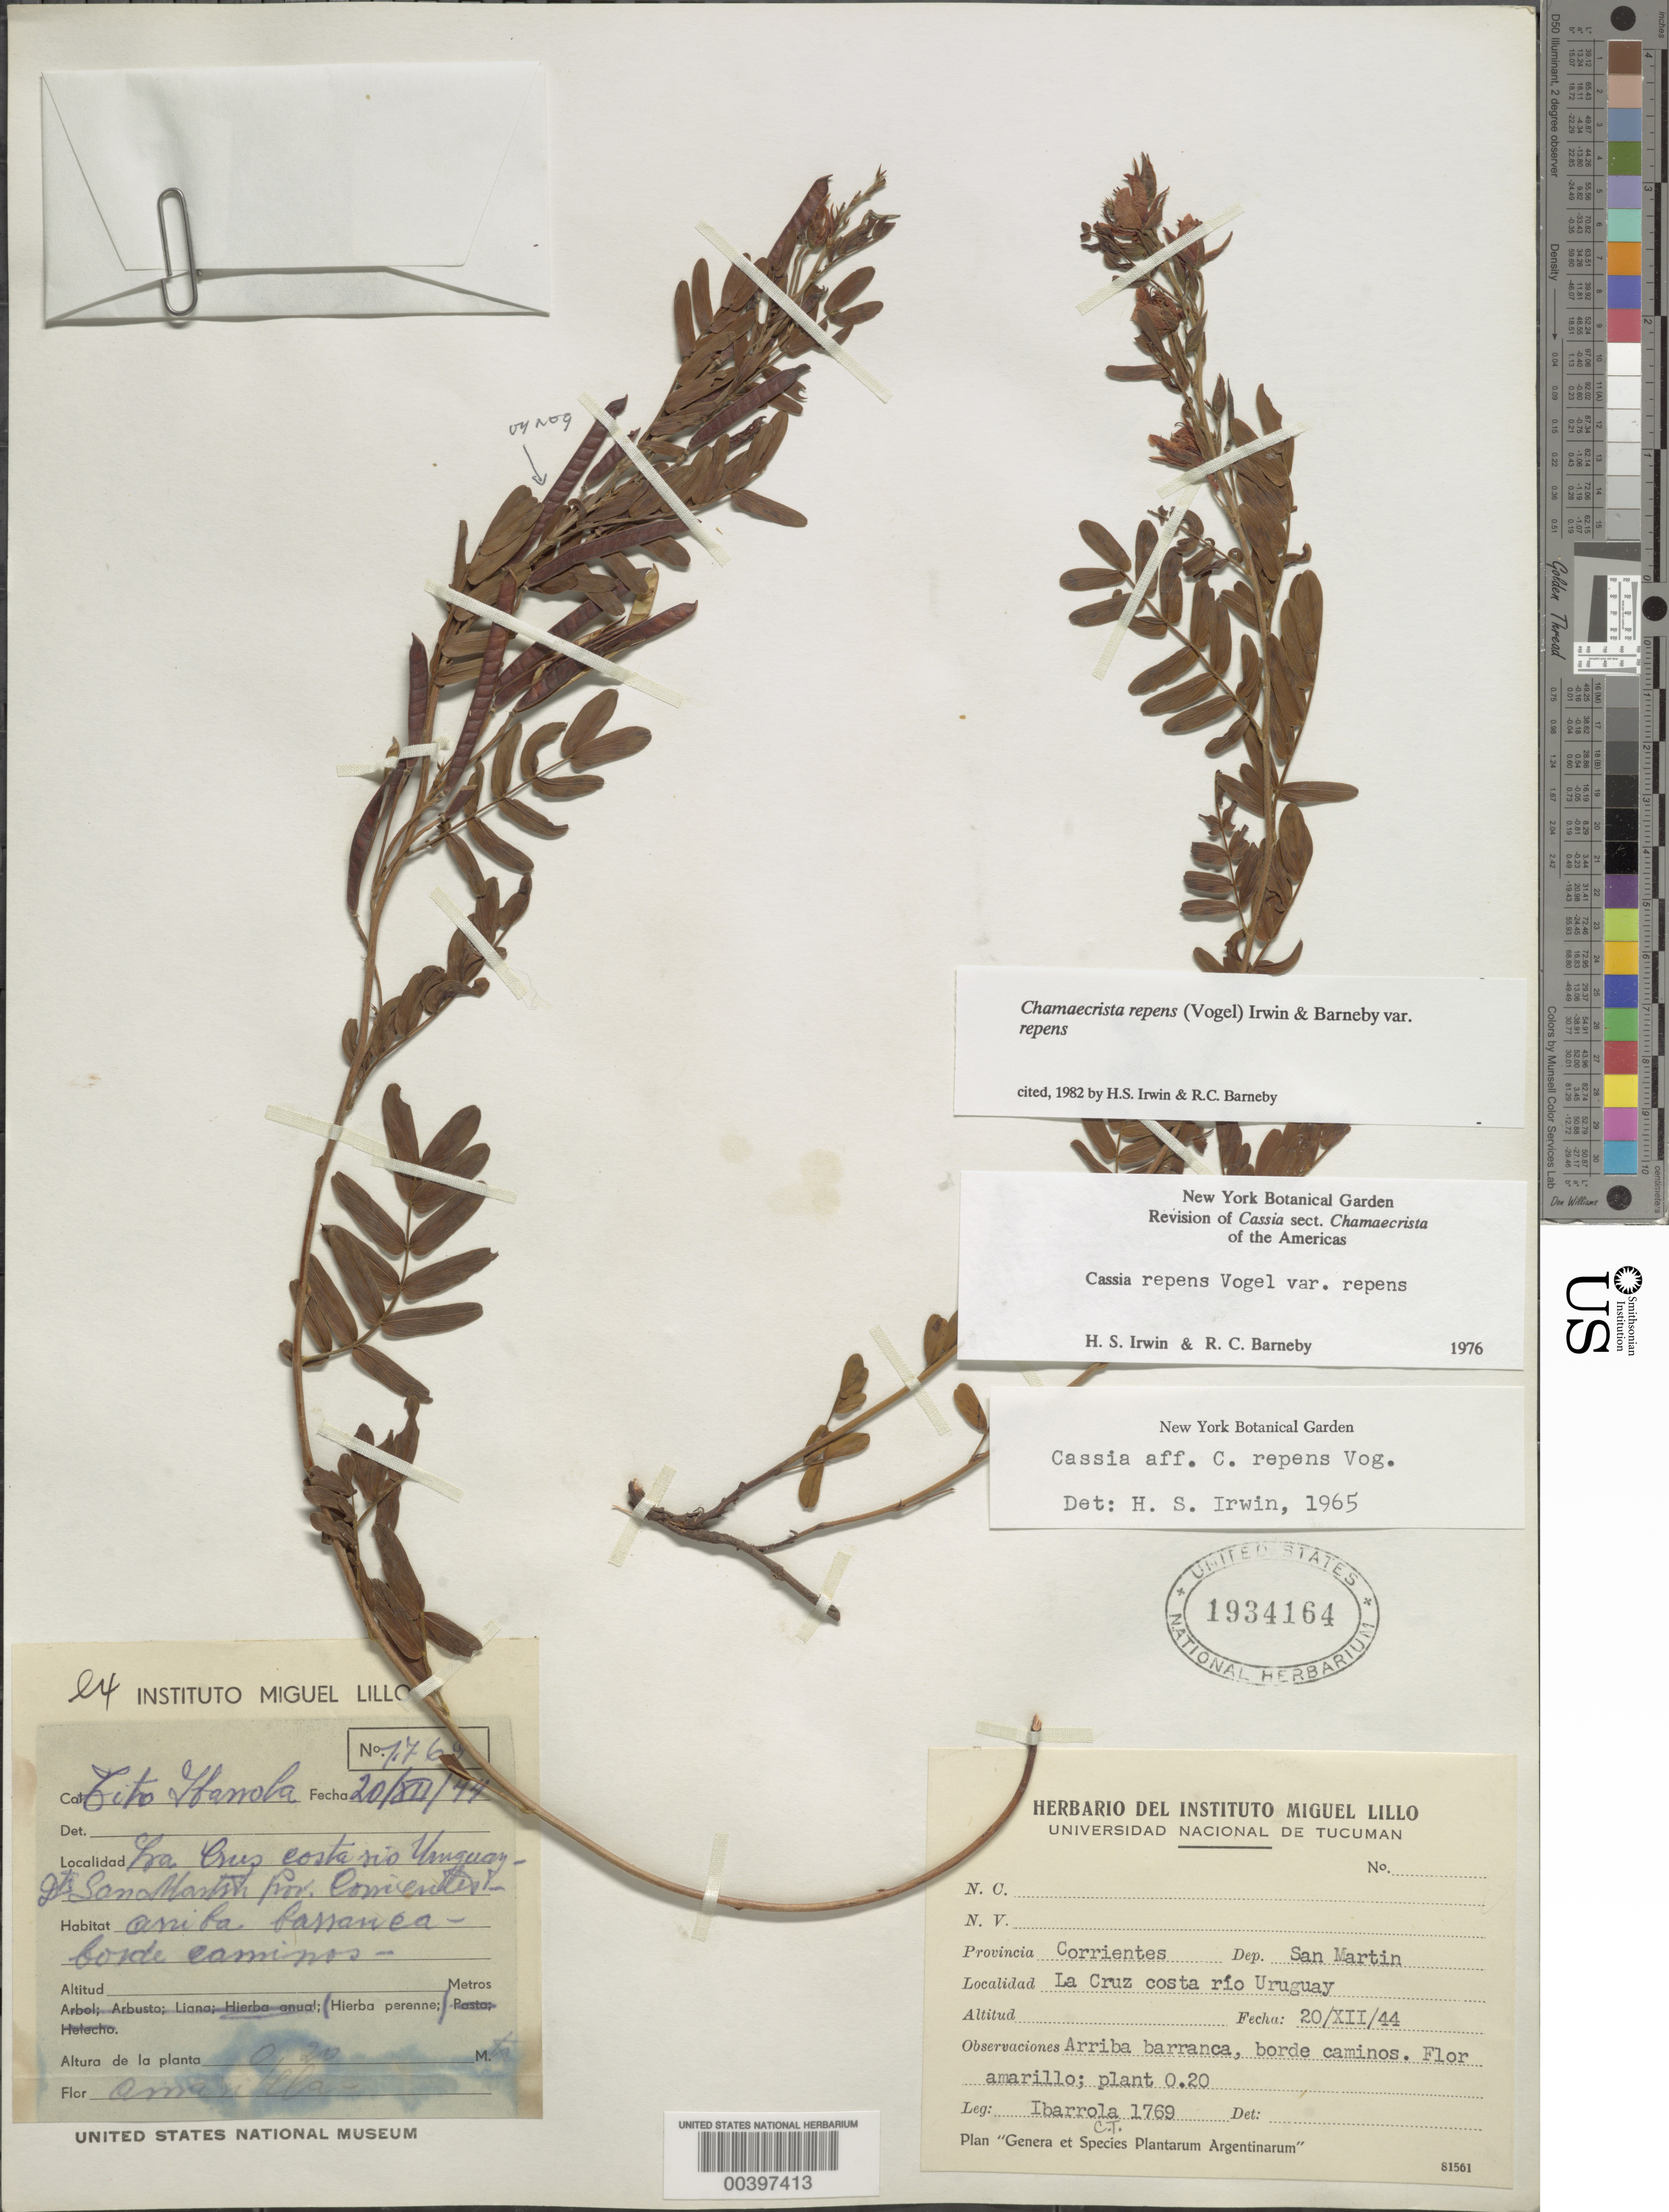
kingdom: Plantae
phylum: Tracheophyta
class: Magnoliopsida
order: Fabales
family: Fabaceae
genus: Chamaecrista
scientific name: Chamaecrista repens var. repens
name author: (Vogel) H.S. Irwin & Barneby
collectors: C. Ibarrola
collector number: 1769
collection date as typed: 20 Dec 1944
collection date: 1944-12-20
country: Argentina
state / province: Corrientes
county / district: San Martín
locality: La Cruz costa Rio Uruguay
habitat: Arriba barranca, borde caminos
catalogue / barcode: US 1934164